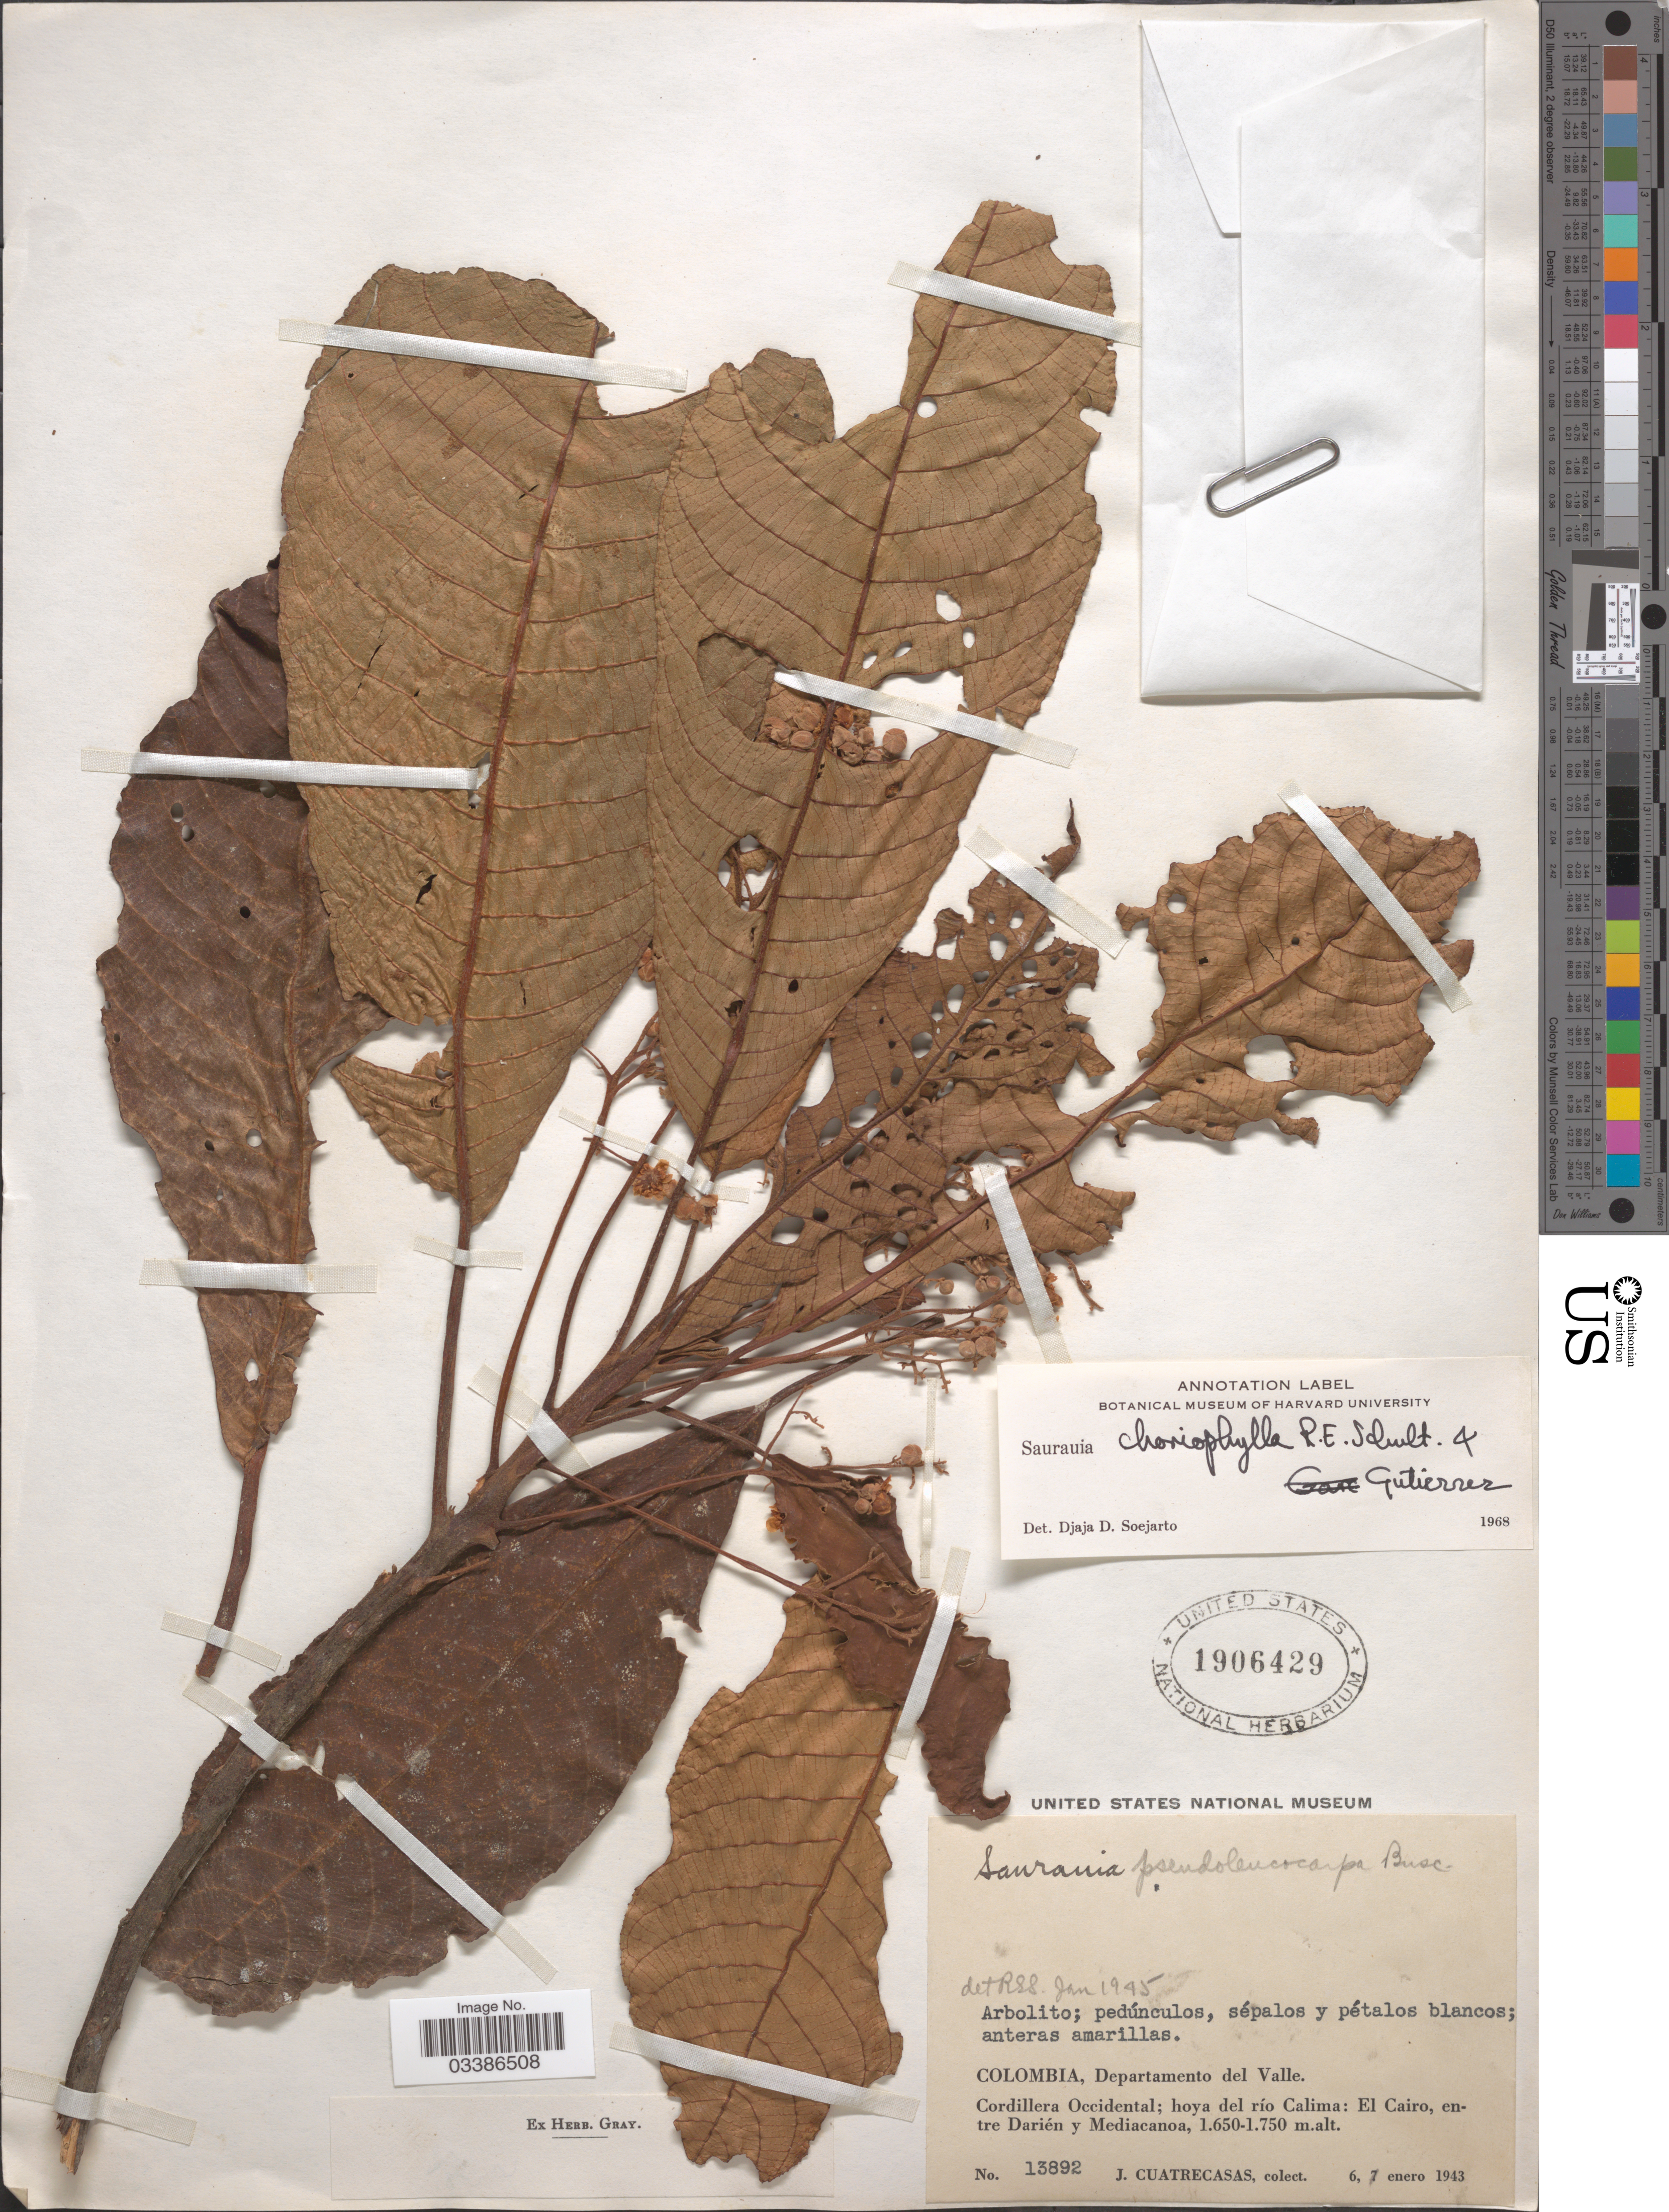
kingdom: Plantae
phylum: Tracheophyta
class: Magnoliopsida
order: Ericales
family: Actinidiaceae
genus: Saurauia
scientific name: Saurauia choriophylla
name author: R.E. Schult. & Gutiérrez V.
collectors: J. Cuatrecasas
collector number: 13892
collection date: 1943-01-06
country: Colombia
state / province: Valle del Cauca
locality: Departamento del Valle. Cordillera Occidental; hoya del río Calima: El Cairo, entre Darién y Mediacanoa.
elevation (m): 1650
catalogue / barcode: US 1906429